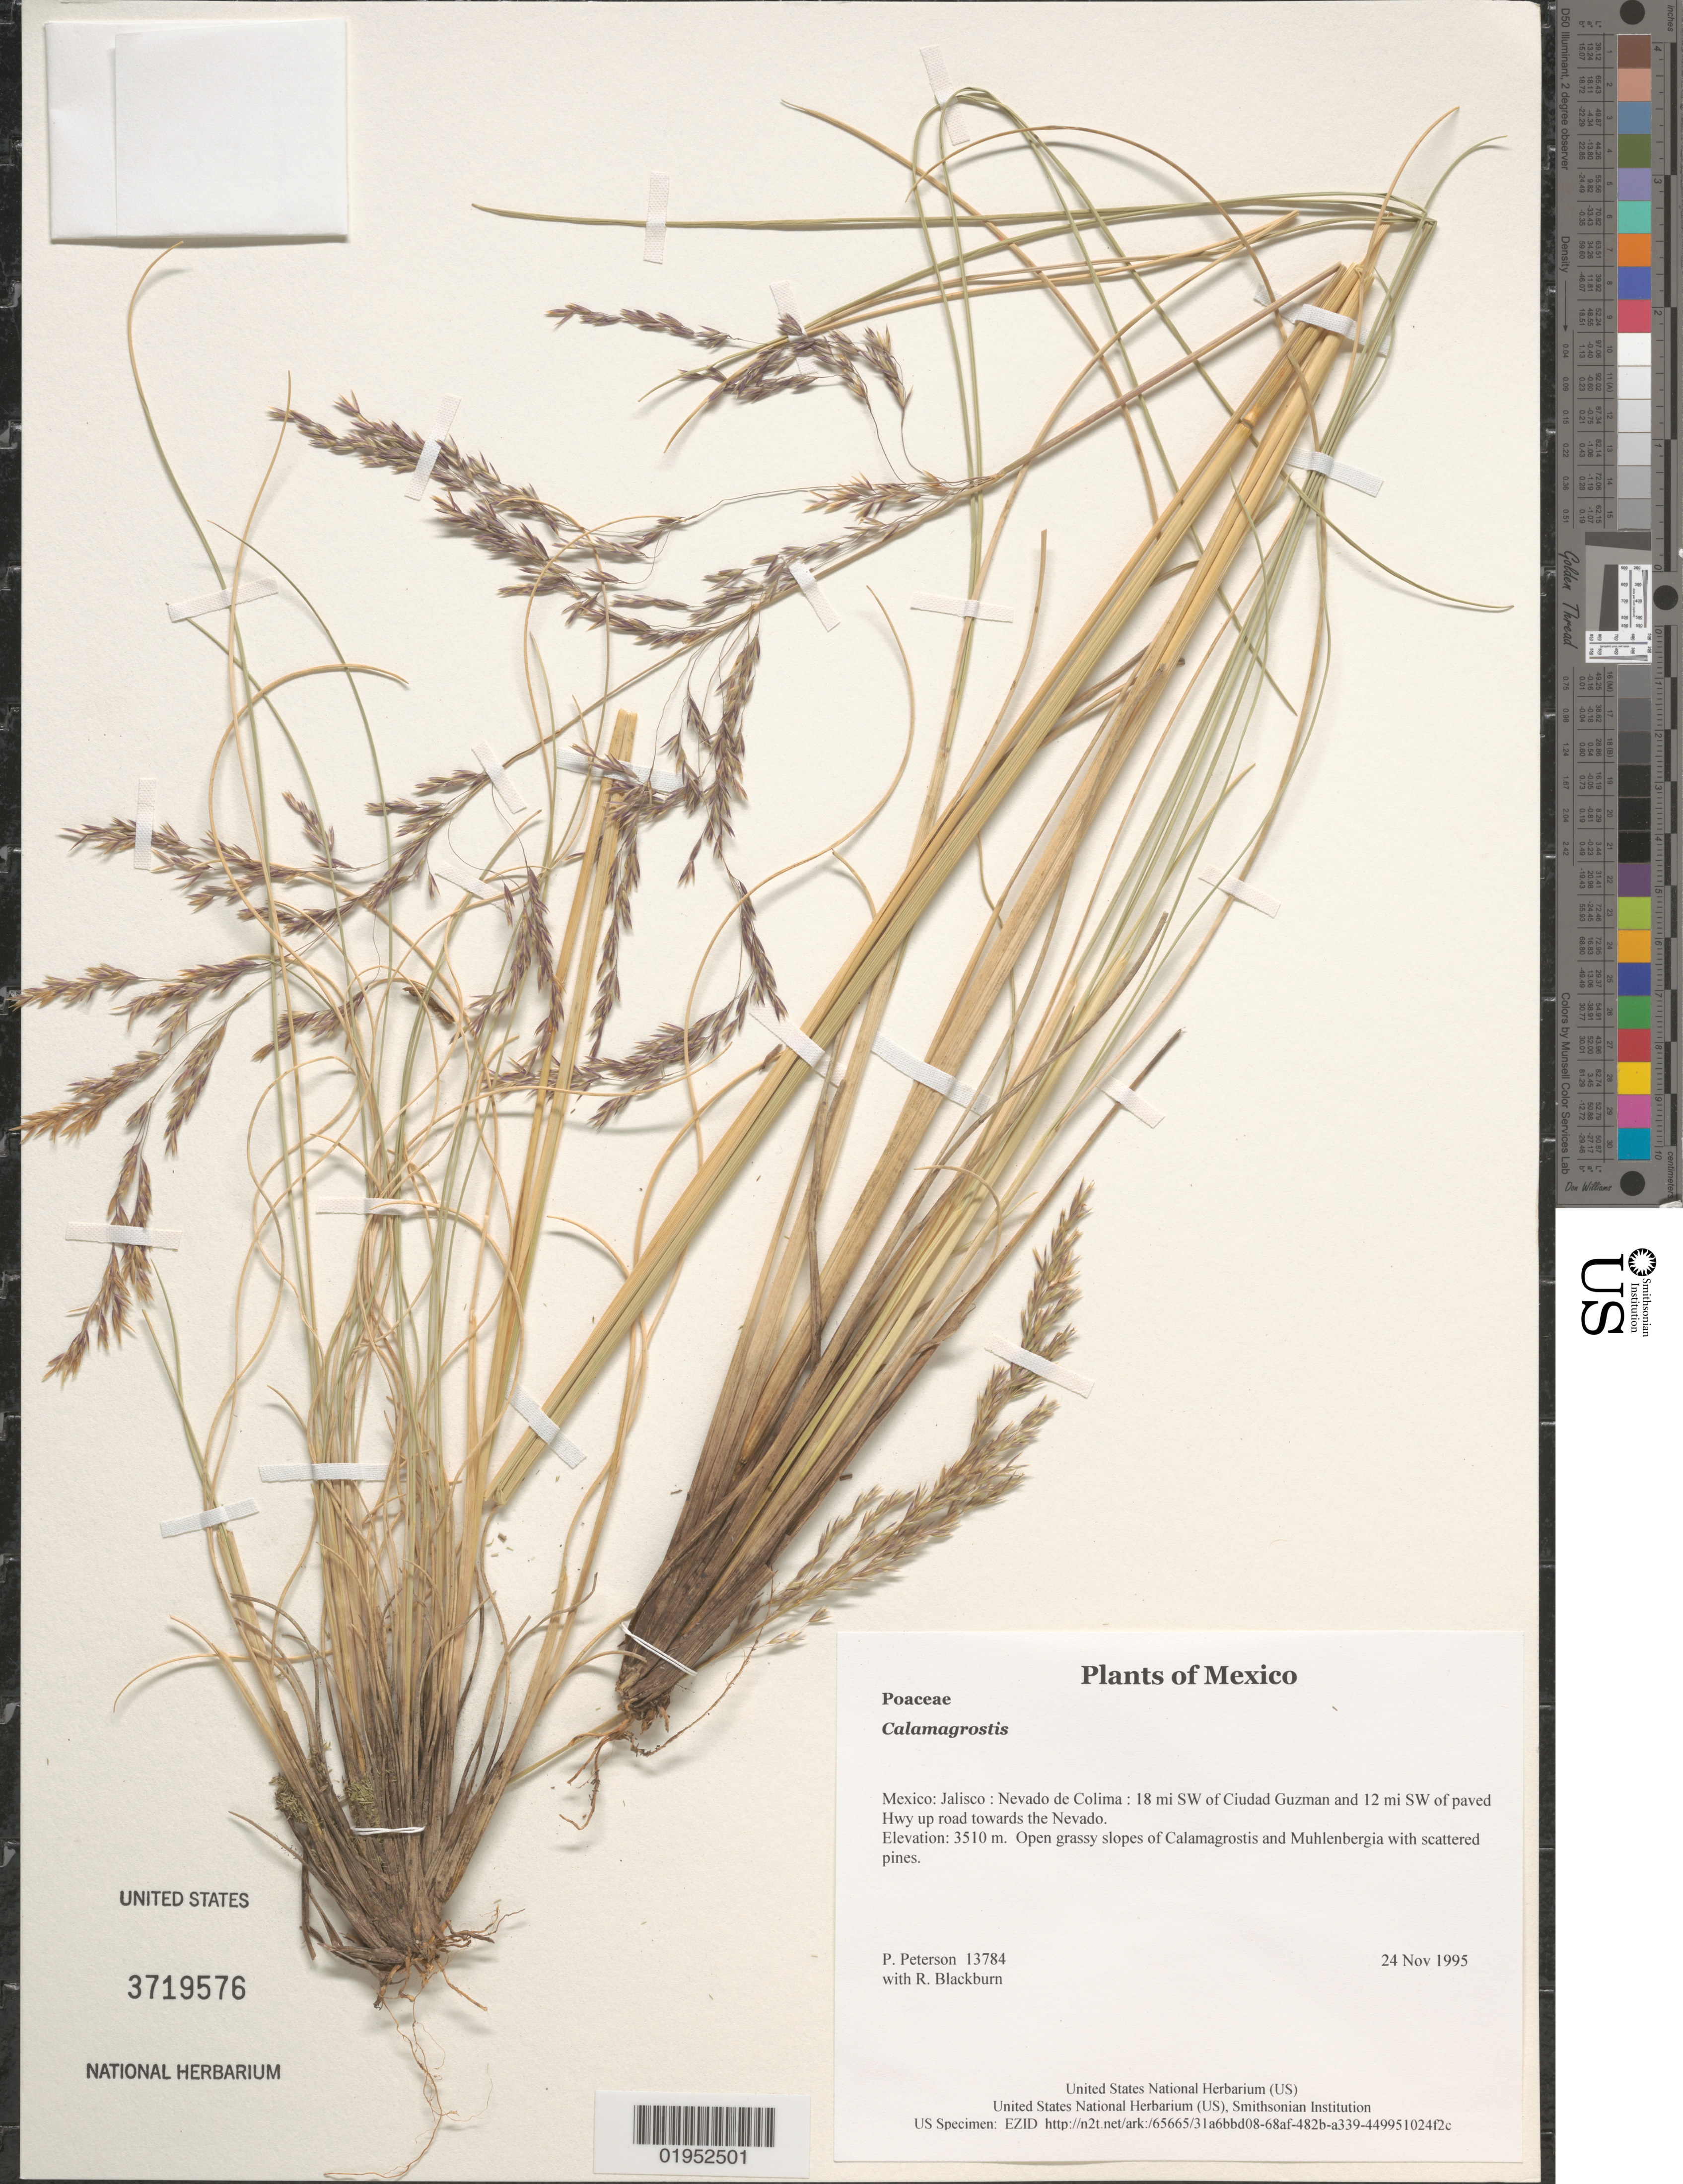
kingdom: Plantae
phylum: Tracheophyta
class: Liliopsida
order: Poales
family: Poaceae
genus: Calamagrostis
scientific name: Calamagrostis sp.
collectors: P. M. Peterson & R. Blackburn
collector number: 13784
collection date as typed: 24 Nov 1995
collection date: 1995-11-24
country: Mexico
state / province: Jalisco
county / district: Nevado de Colima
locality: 18 mi SW of Ciudad Guzman and 12 mi SW of paved Hwy up road towards the Nevado.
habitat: Open grassy slopes of Calamagrostis and Muhlenbergia with scattered pines.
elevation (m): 3510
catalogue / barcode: US 3719576